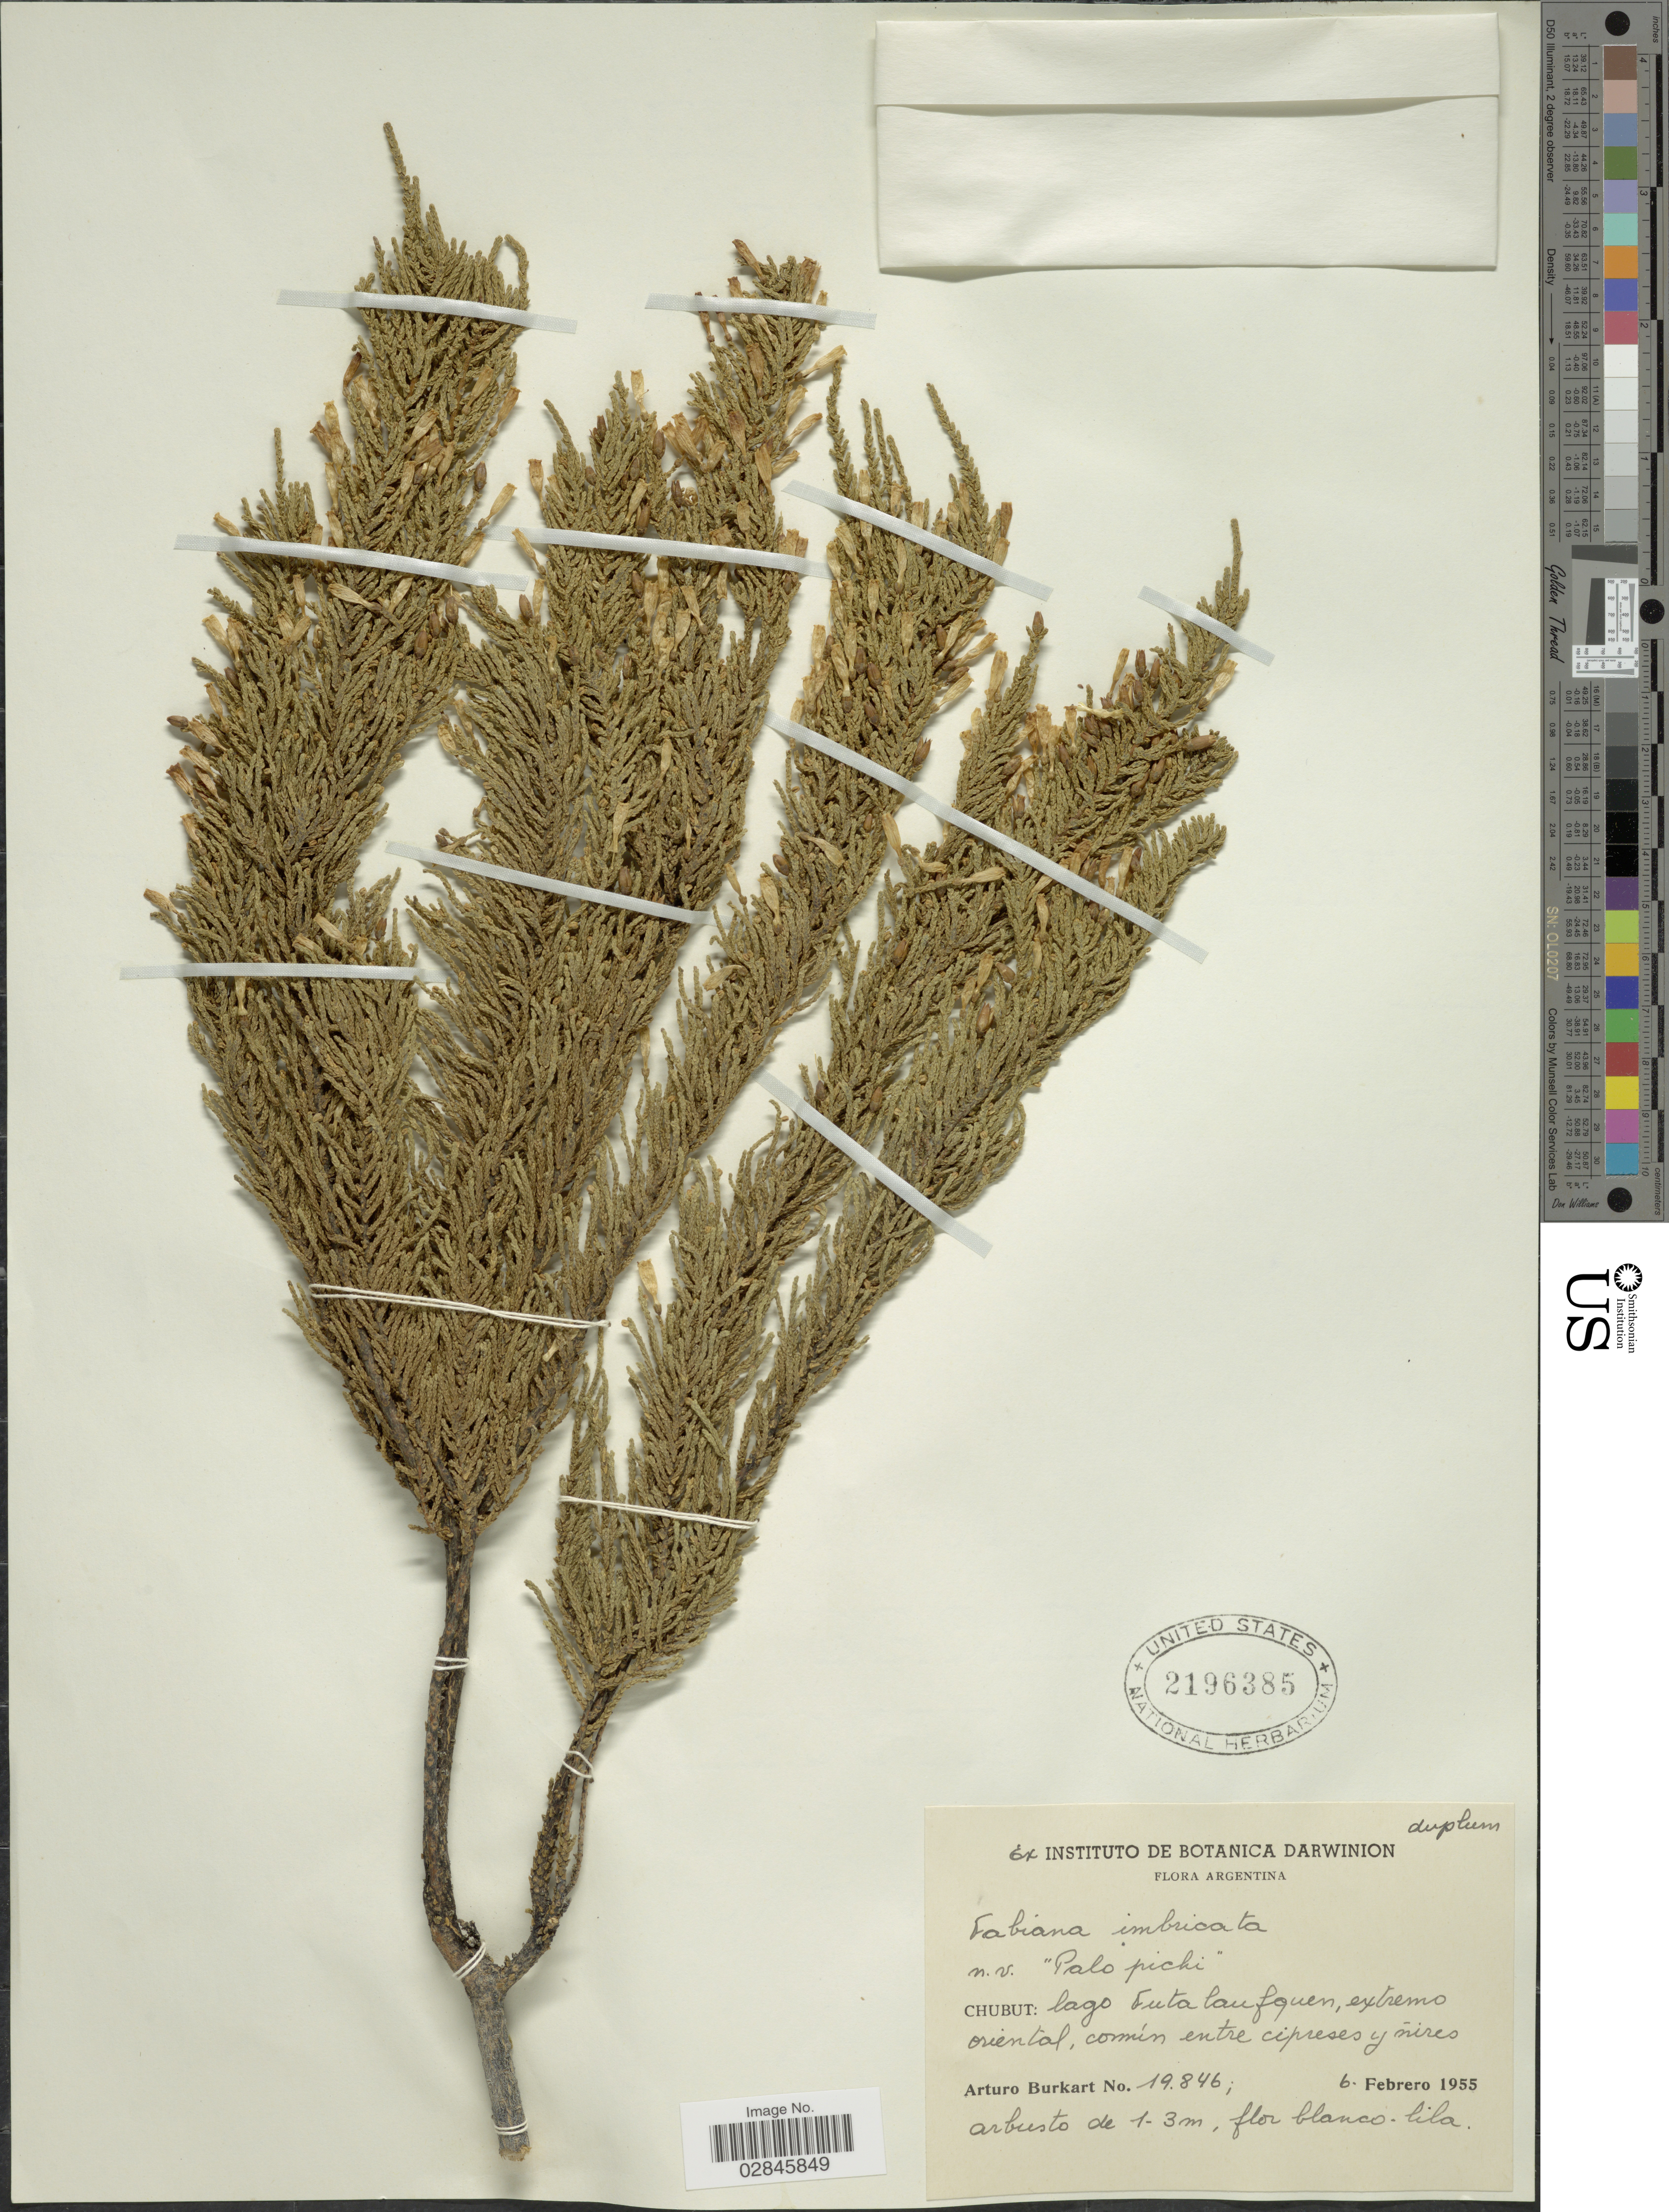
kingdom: Plantae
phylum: Tracheophyta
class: Magnoliopsida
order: Solanales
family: Solanaceae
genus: Fabiana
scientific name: Fabiana imbricata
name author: Ruiz & Pav.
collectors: A. E. Burkart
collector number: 19846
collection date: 1955-02-06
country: Argentina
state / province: Chubut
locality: Lago Futa laufquen, extremo oriental, commín entre cipreses y ñires.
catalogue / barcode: US 2196385